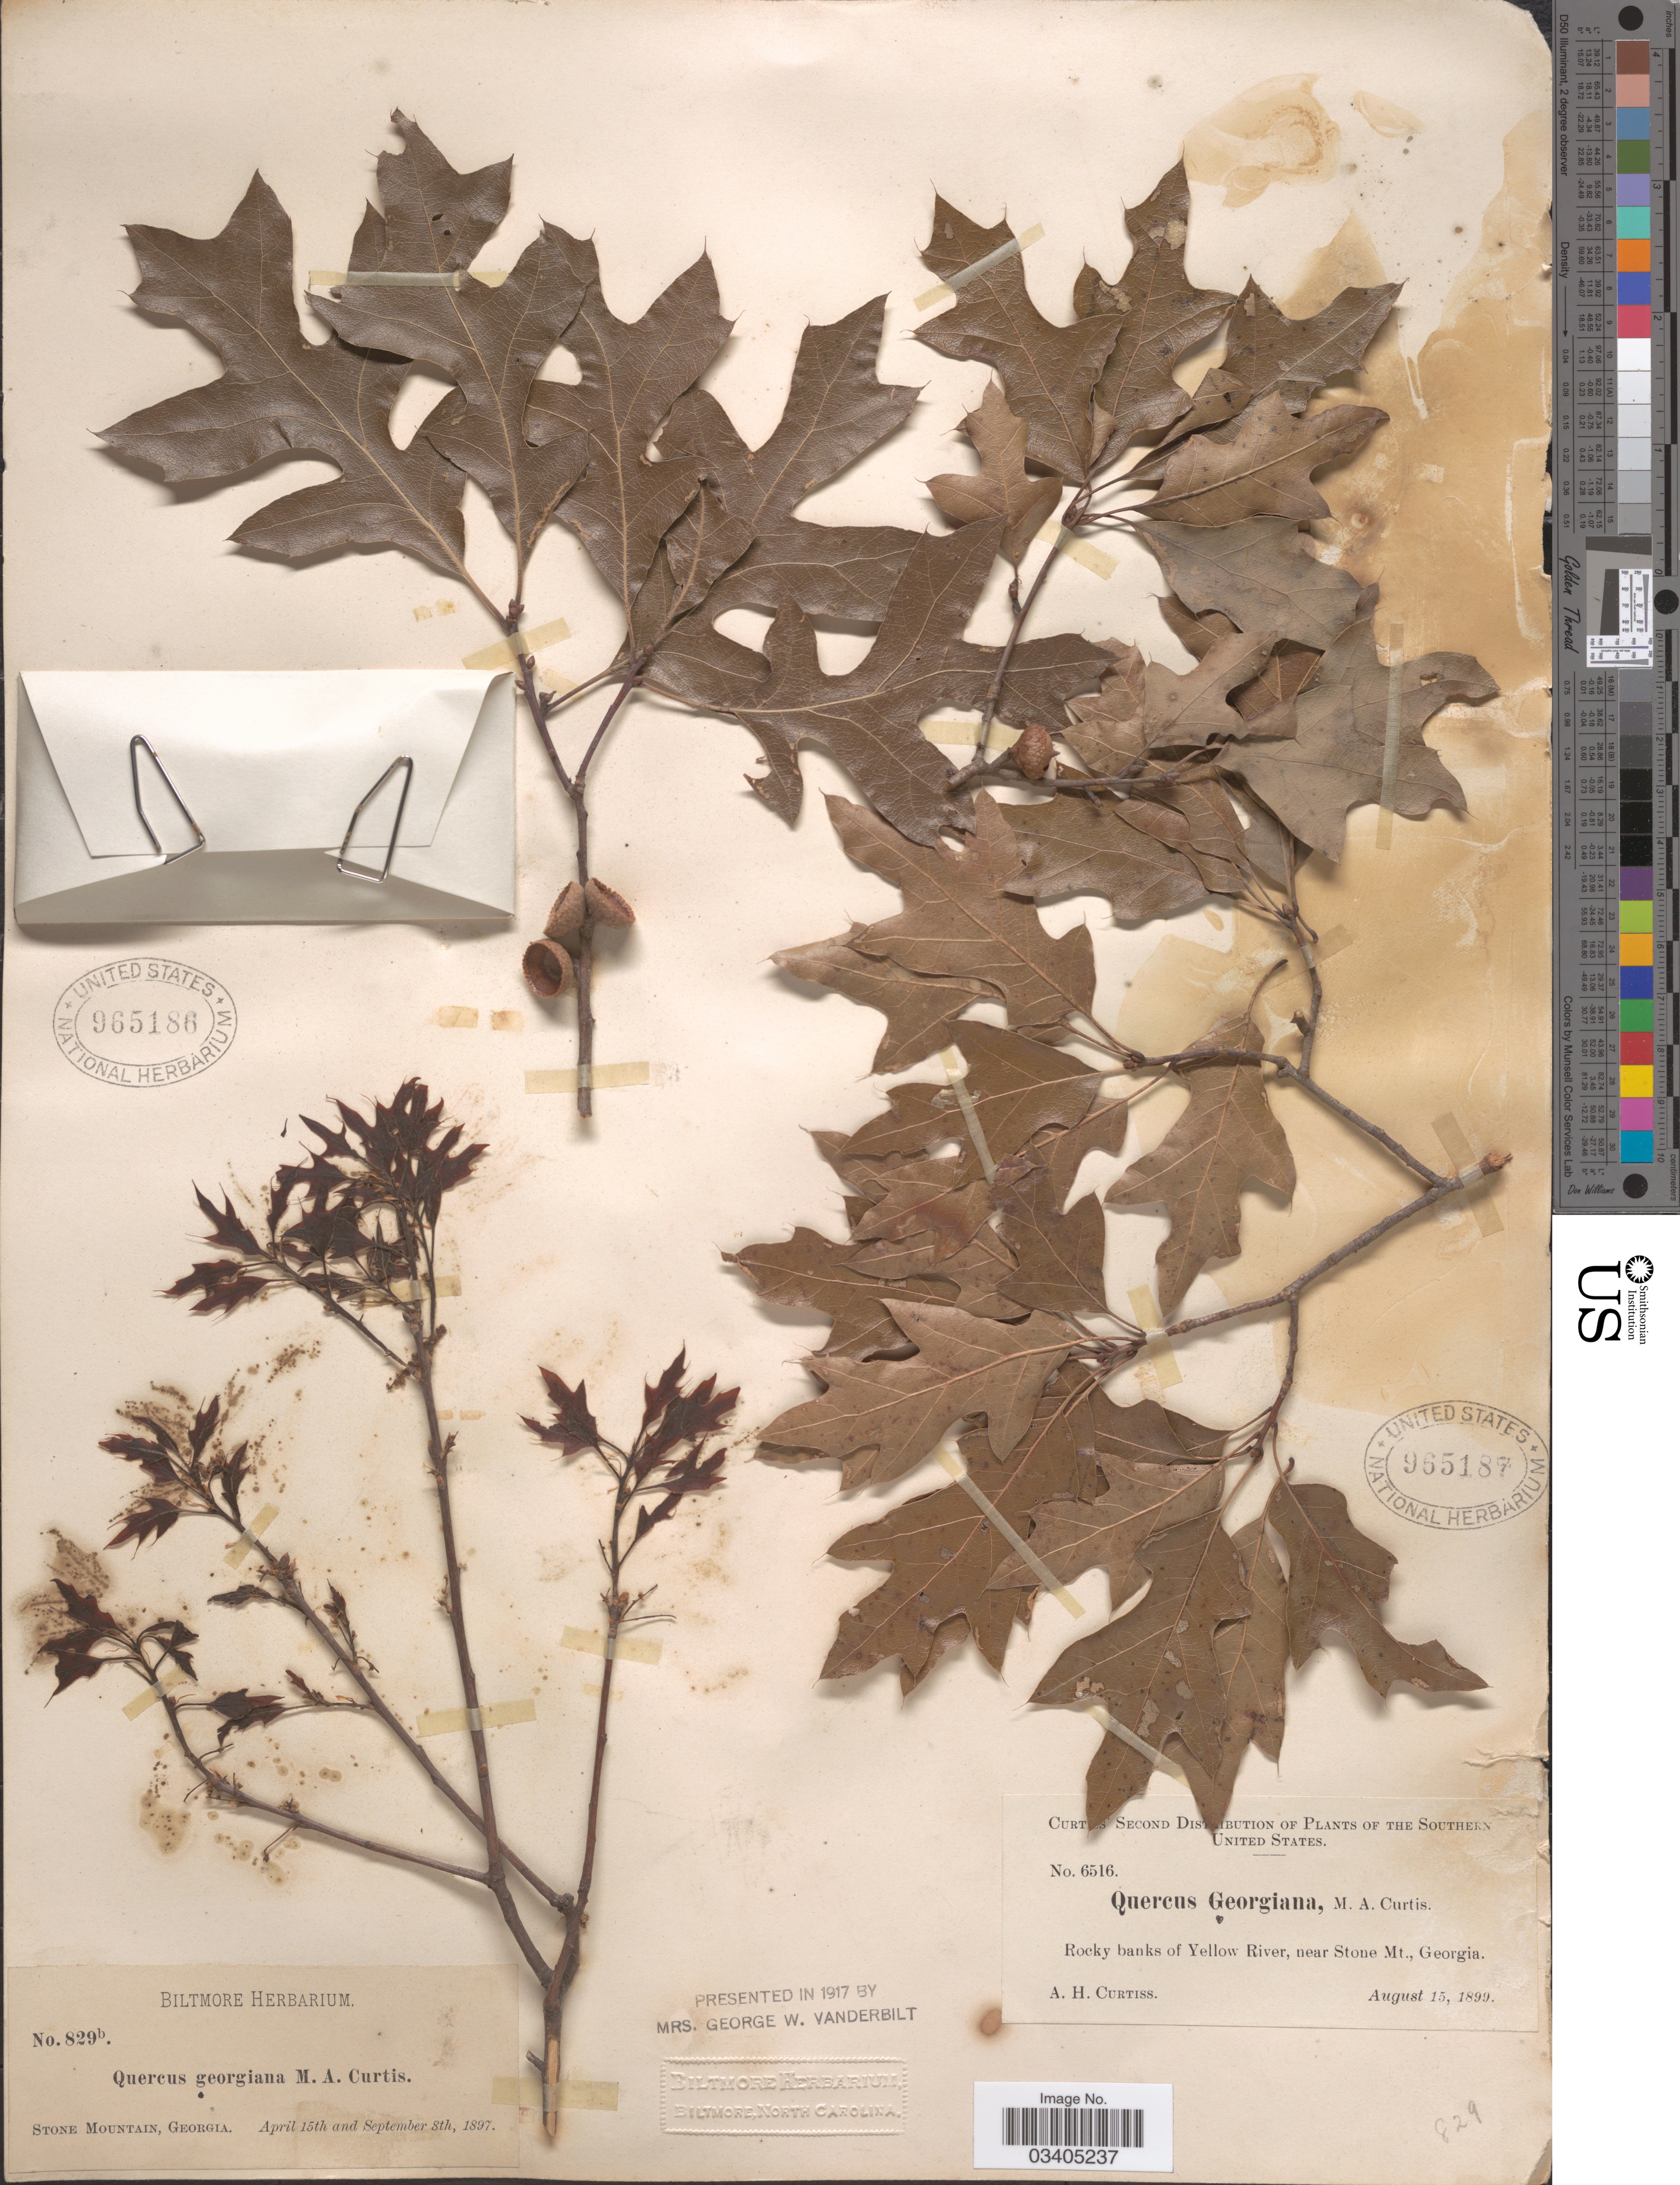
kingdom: Plantae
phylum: Tracheophyta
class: Magnoliopsida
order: Fagales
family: Fagaceae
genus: Quercus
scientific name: Quercus georgiana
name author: M.A. Curtis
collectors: A. H. Curtiss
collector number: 6516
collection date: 1899-08-15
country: United States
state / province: Georgia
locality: The Southern United States. Rocky banks of Yellow River, near Stone Mt.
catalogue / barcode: US 965187-2